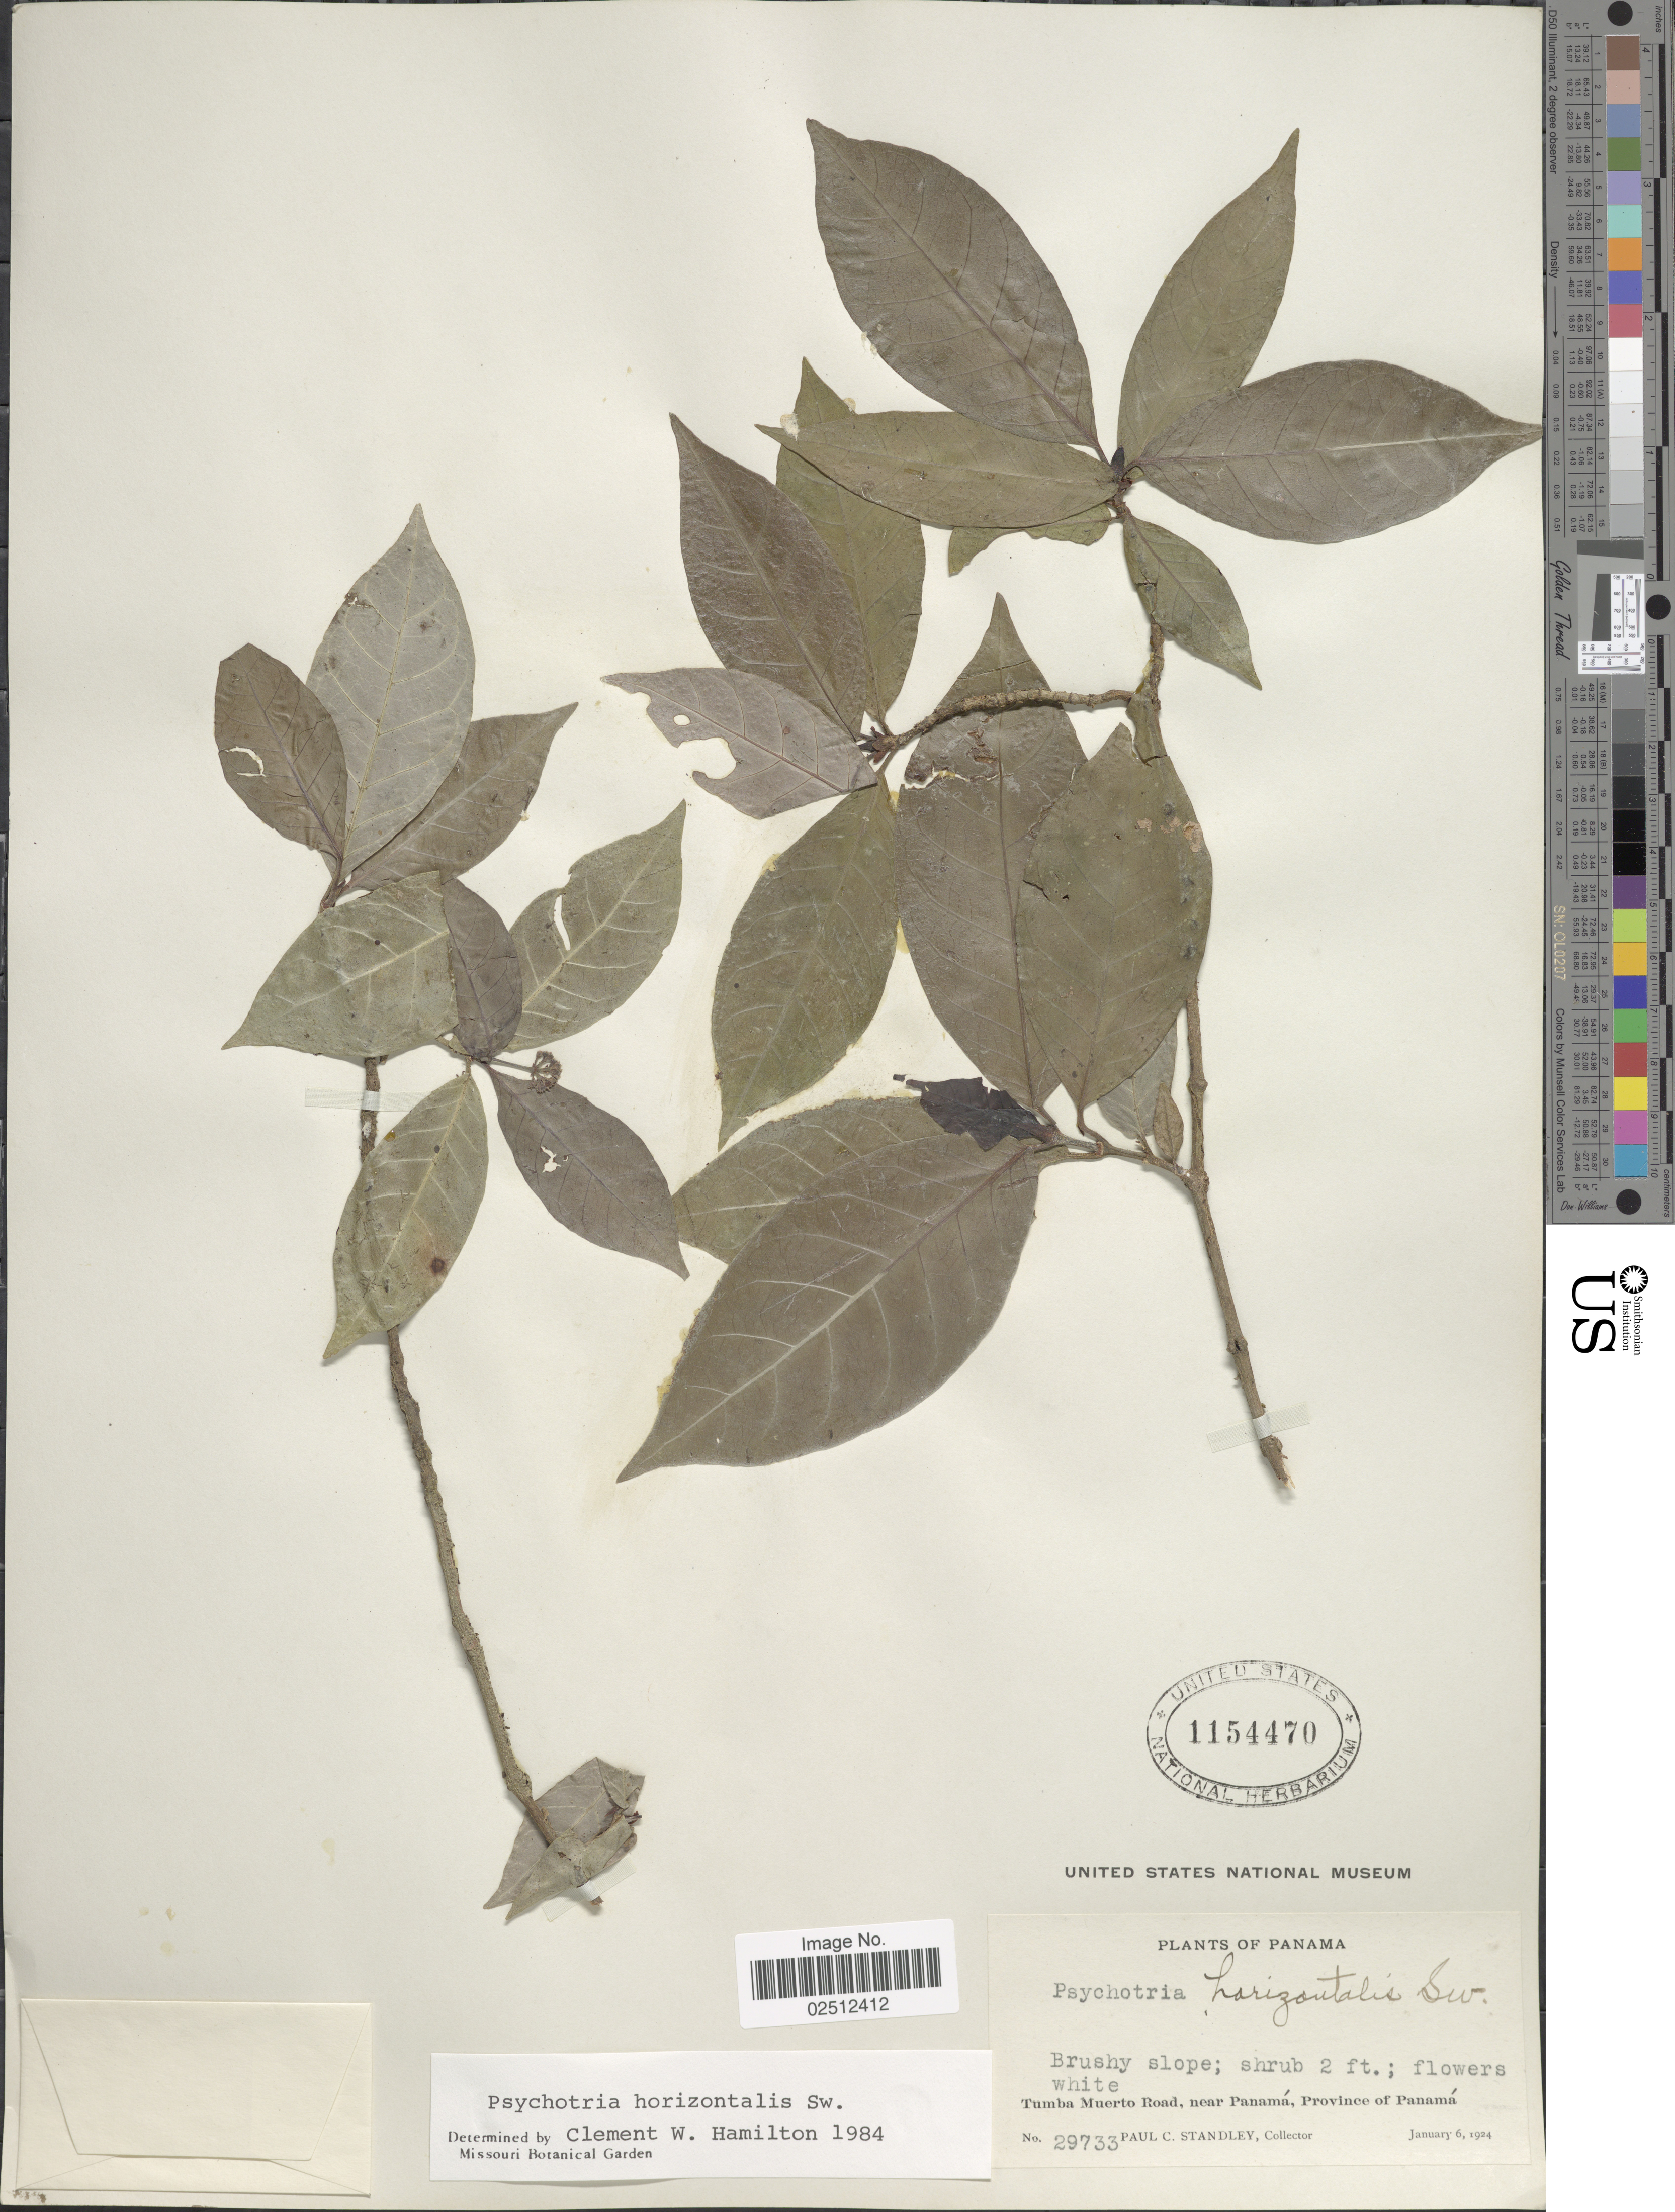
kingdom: Plantae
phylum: Tracheophyta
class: Magnoliopsida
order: Gentianales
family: Rubiaceae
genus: Psychotria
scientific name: Psychotria horizontalis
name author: Sw.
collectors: P. C. Standley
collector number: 29733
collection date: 1924-01-06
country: Panama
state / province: Panamá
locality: Tumba Muerto Road, near Panama, Province of Panama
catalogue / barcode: US 1154470